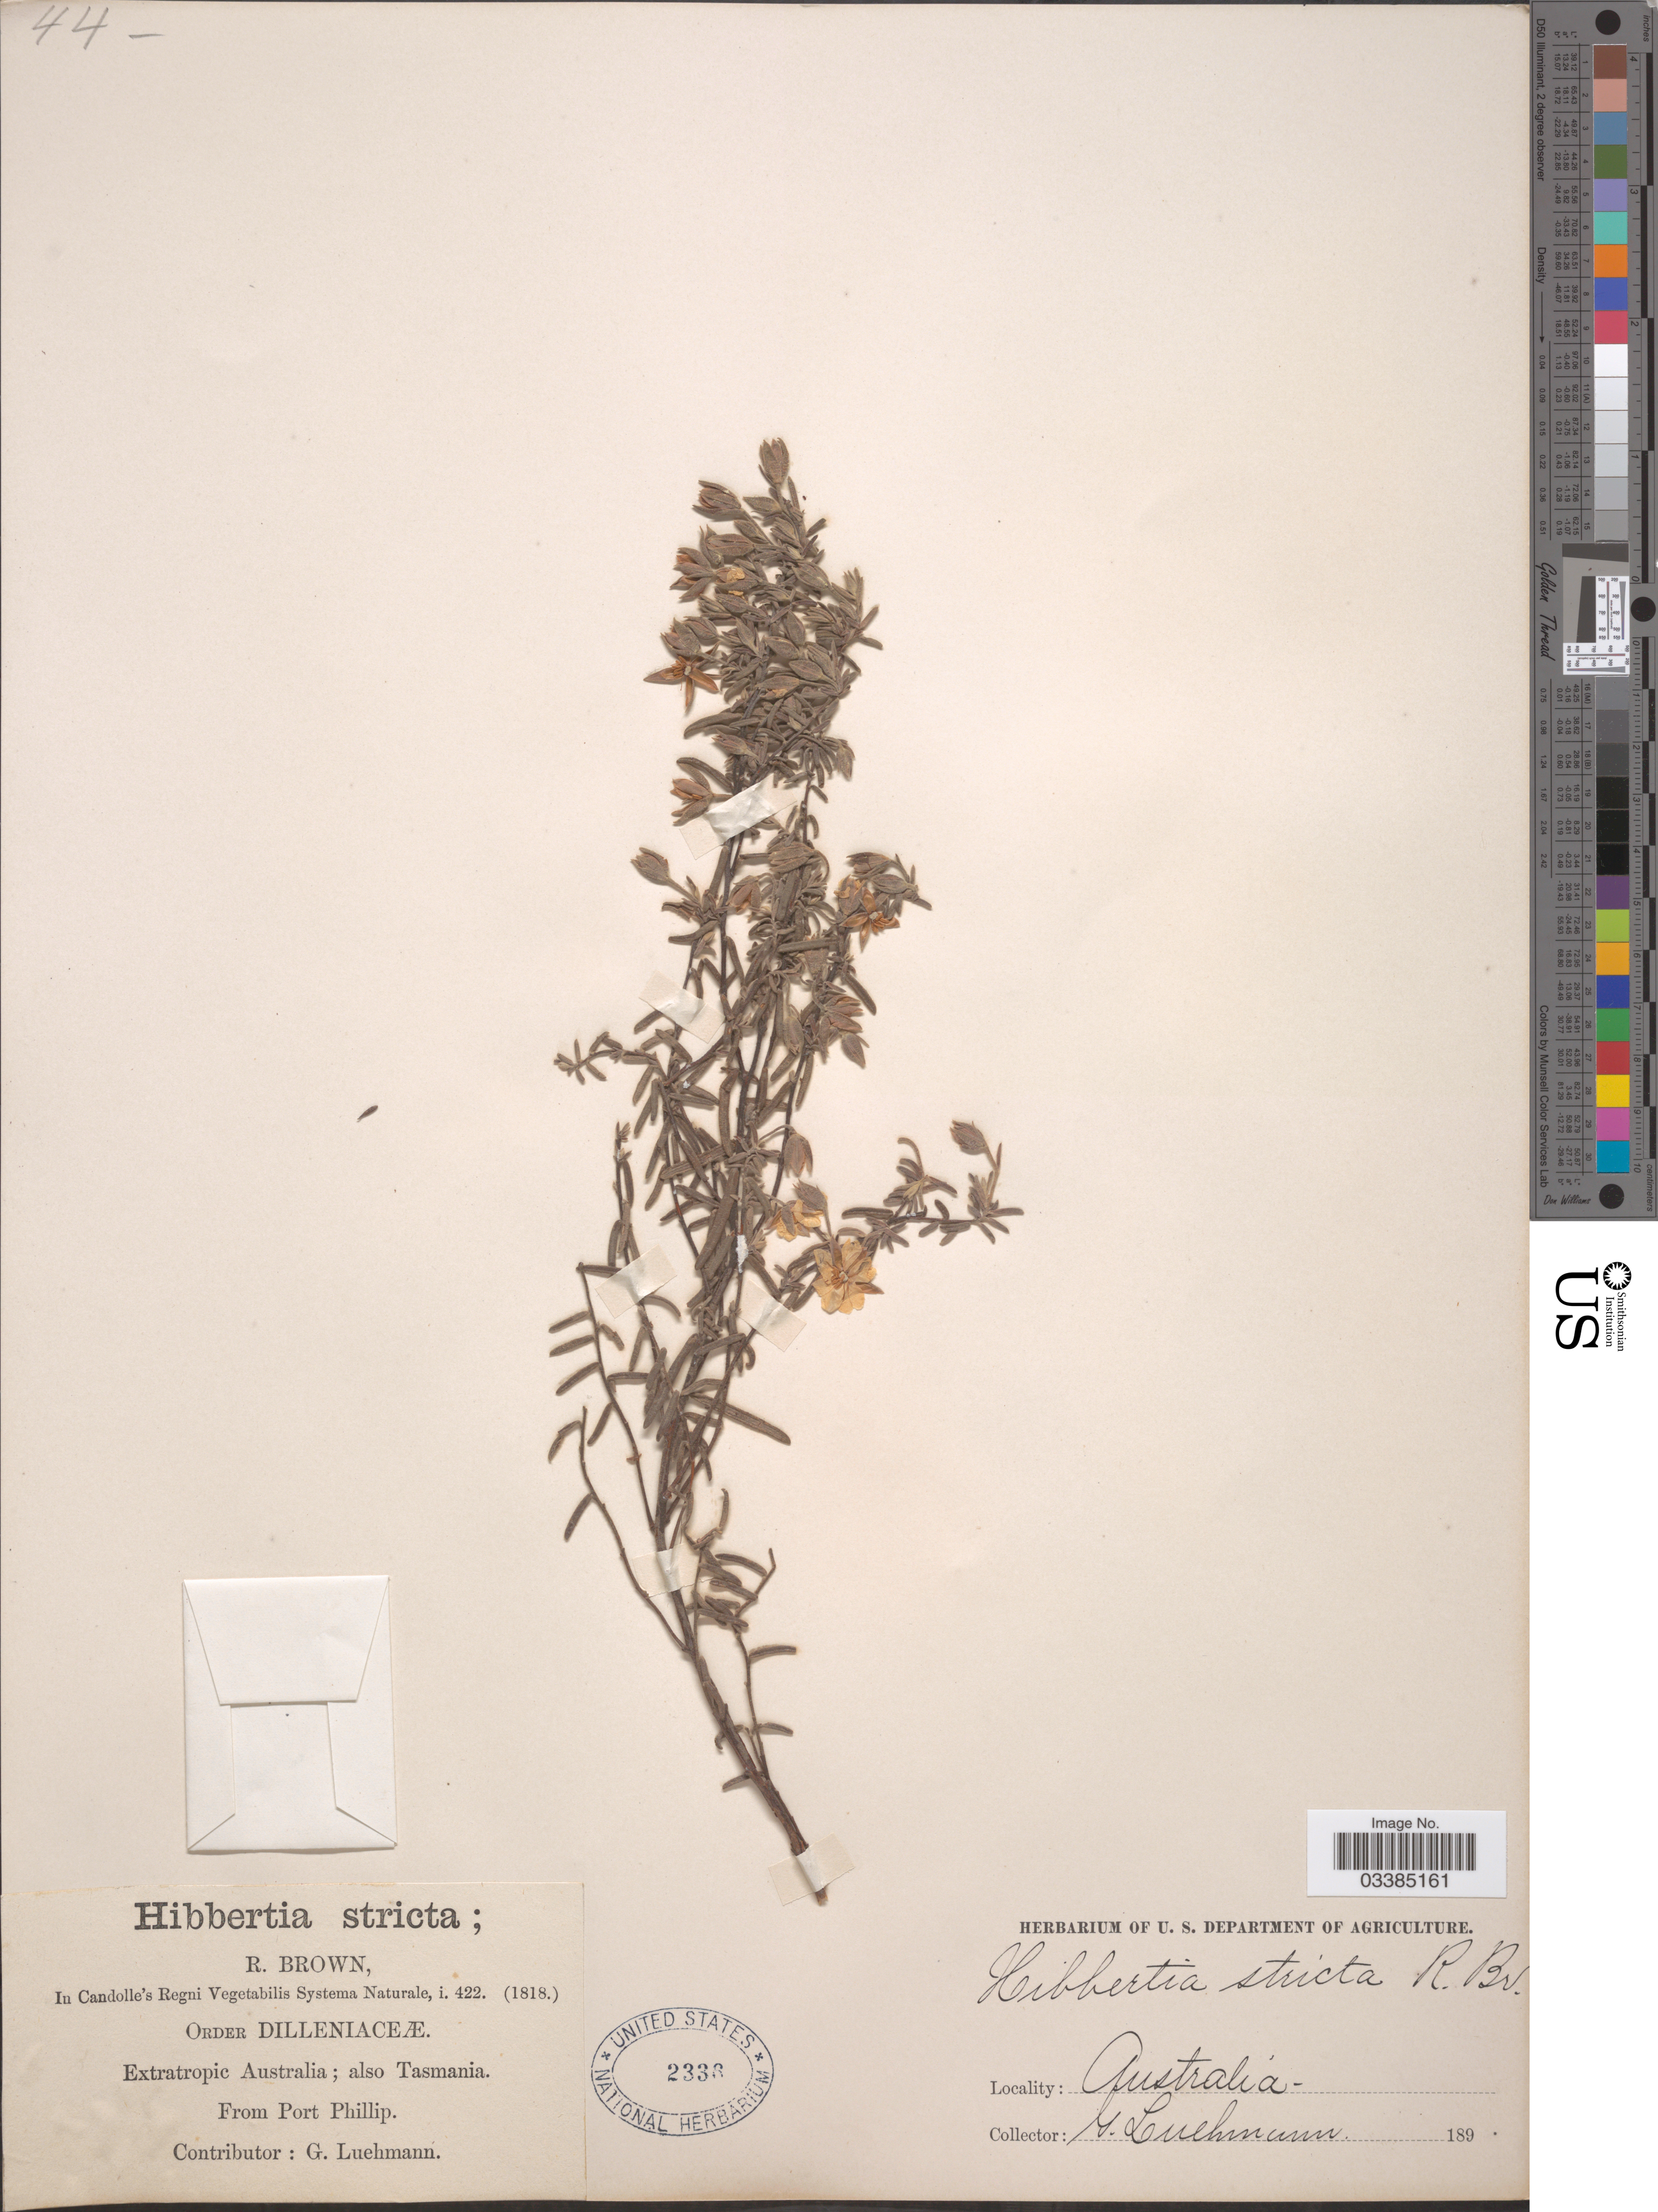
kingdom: Plantae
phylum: Tracheophyta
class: Magnoliopsida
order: Dilleniales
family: Dilleniaceae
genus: Hibbertia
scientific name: Hibbertia stricta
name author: R. Br. ex DC.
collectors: G. Luehmann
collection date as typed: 189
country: Australia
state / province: Tasmania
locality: Extratropic Australia; also Tasmania. From Port Phillip.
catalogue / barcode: US 2336